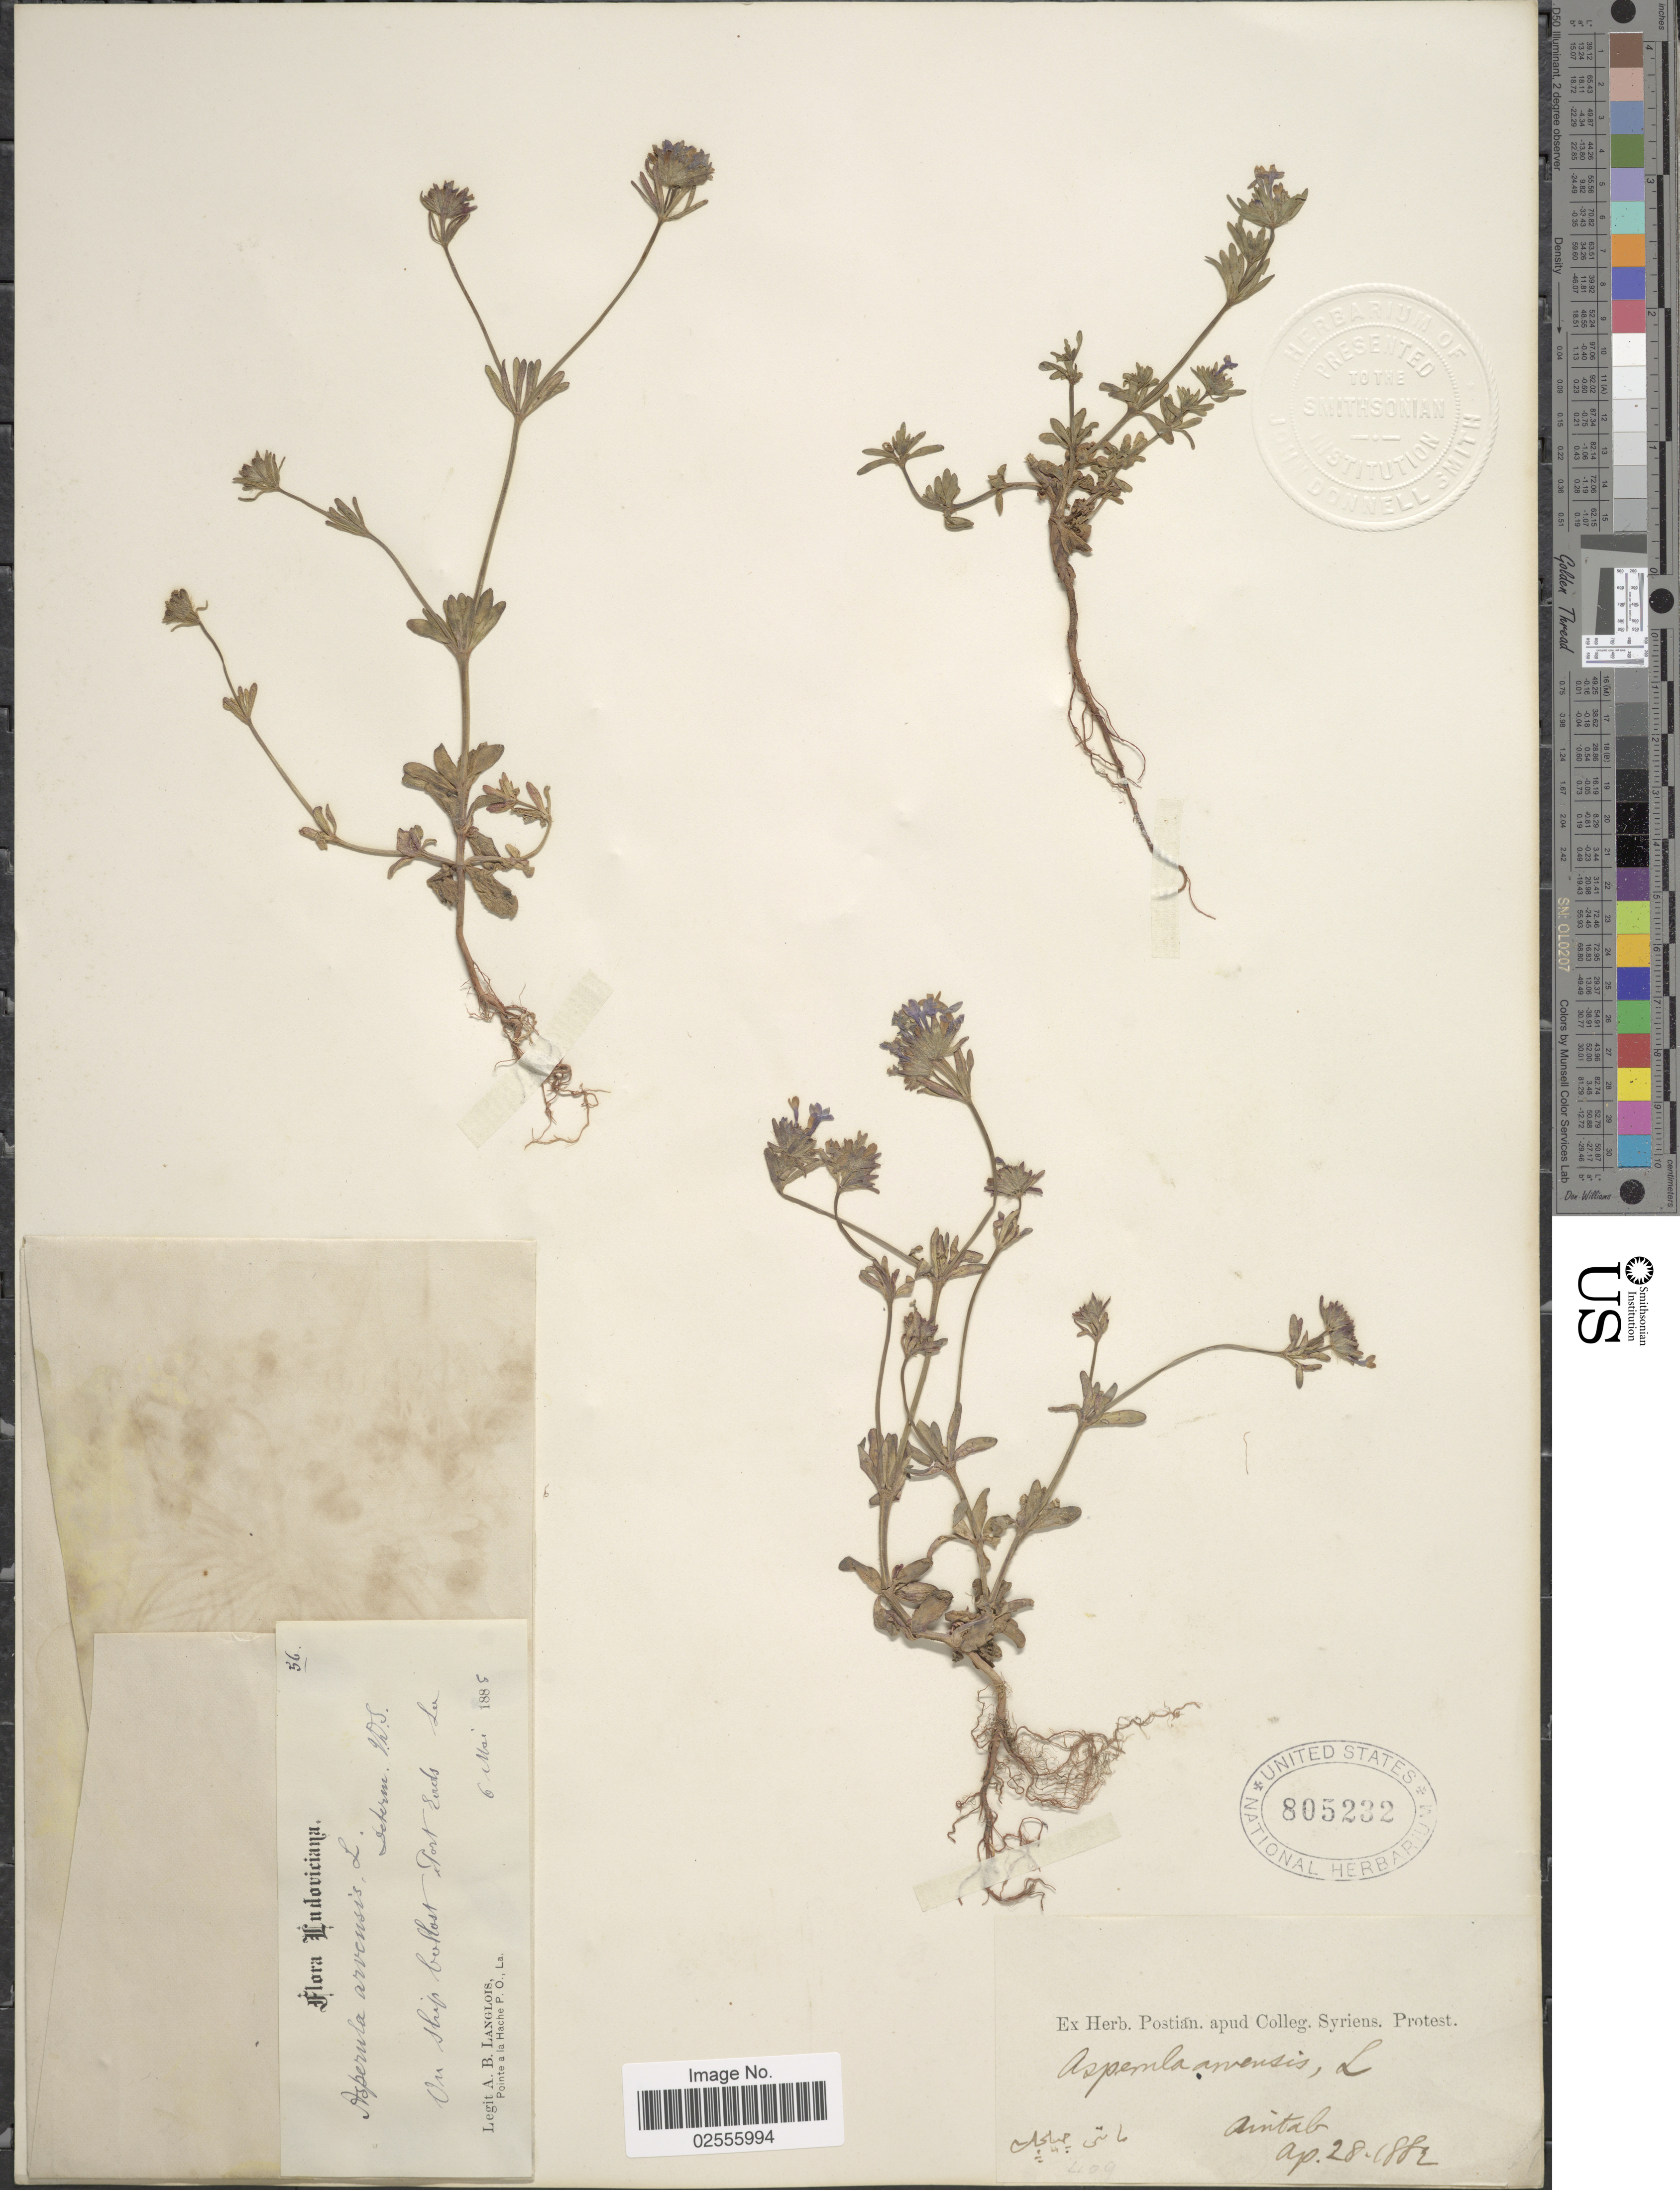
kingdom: Plantae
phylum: Tracheophyta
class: Magnoliopsida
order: Gentianales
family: Rubiaceae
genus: Asperula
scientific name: Asperula arvensis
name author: L.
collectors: ex herb. Postian. apud Colleg. Syriens. Protest. USE "Fannie P. A. Shepard" (10308853) AS PRIMARY COLLECTOR INSTEAD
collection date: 1882-04-28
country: Turkey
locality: Aintab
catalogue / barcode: US 805232-2